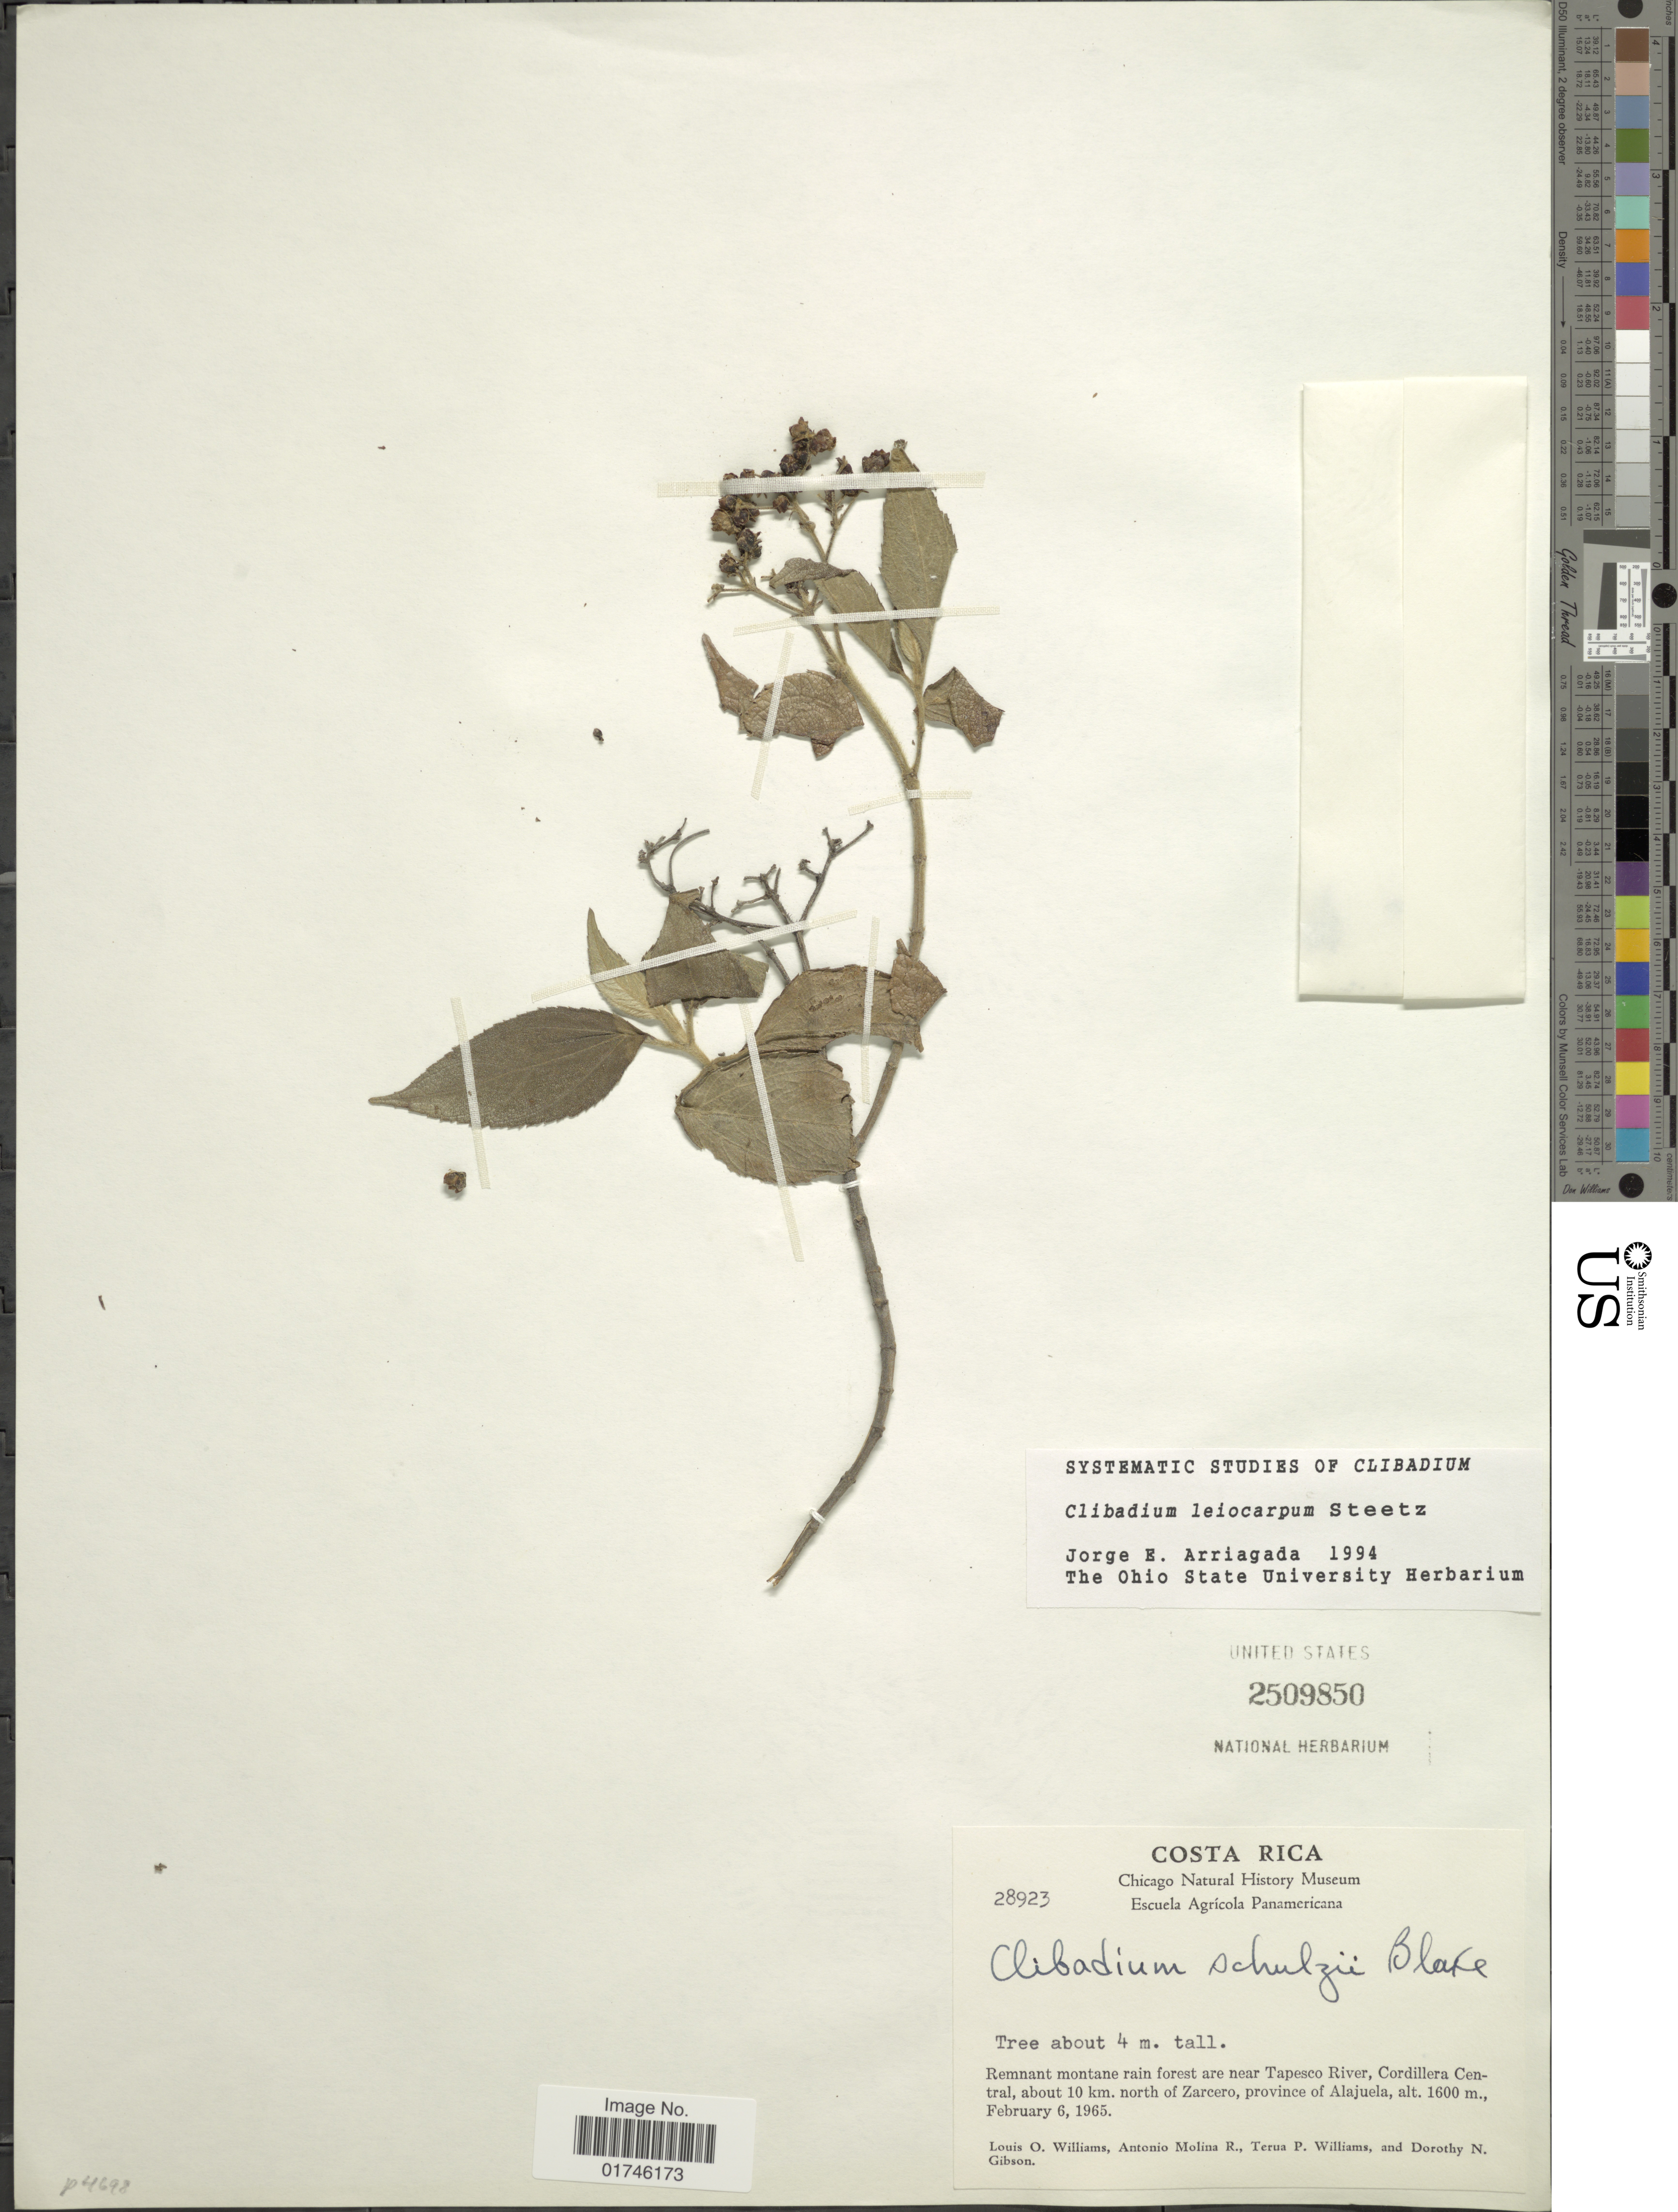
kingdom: Plantae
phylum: Tracheophyta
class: Magnoliopsida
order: Asterales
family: Asteraceae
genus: Clibadium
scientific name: Clibadium leiocarpum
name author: Steetz in Seem.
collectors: L. O. Williams, A. Molina R., T. P. Williams & D. N. Gibson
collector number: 28923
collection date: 1965-02-06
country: Costa Rica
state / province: Alajuela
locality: Rain forest near Tapesco River, Cordillera central, about 10 km north of Zarcero, province of Alajuela.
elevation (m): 1600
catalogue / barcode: US 2509850